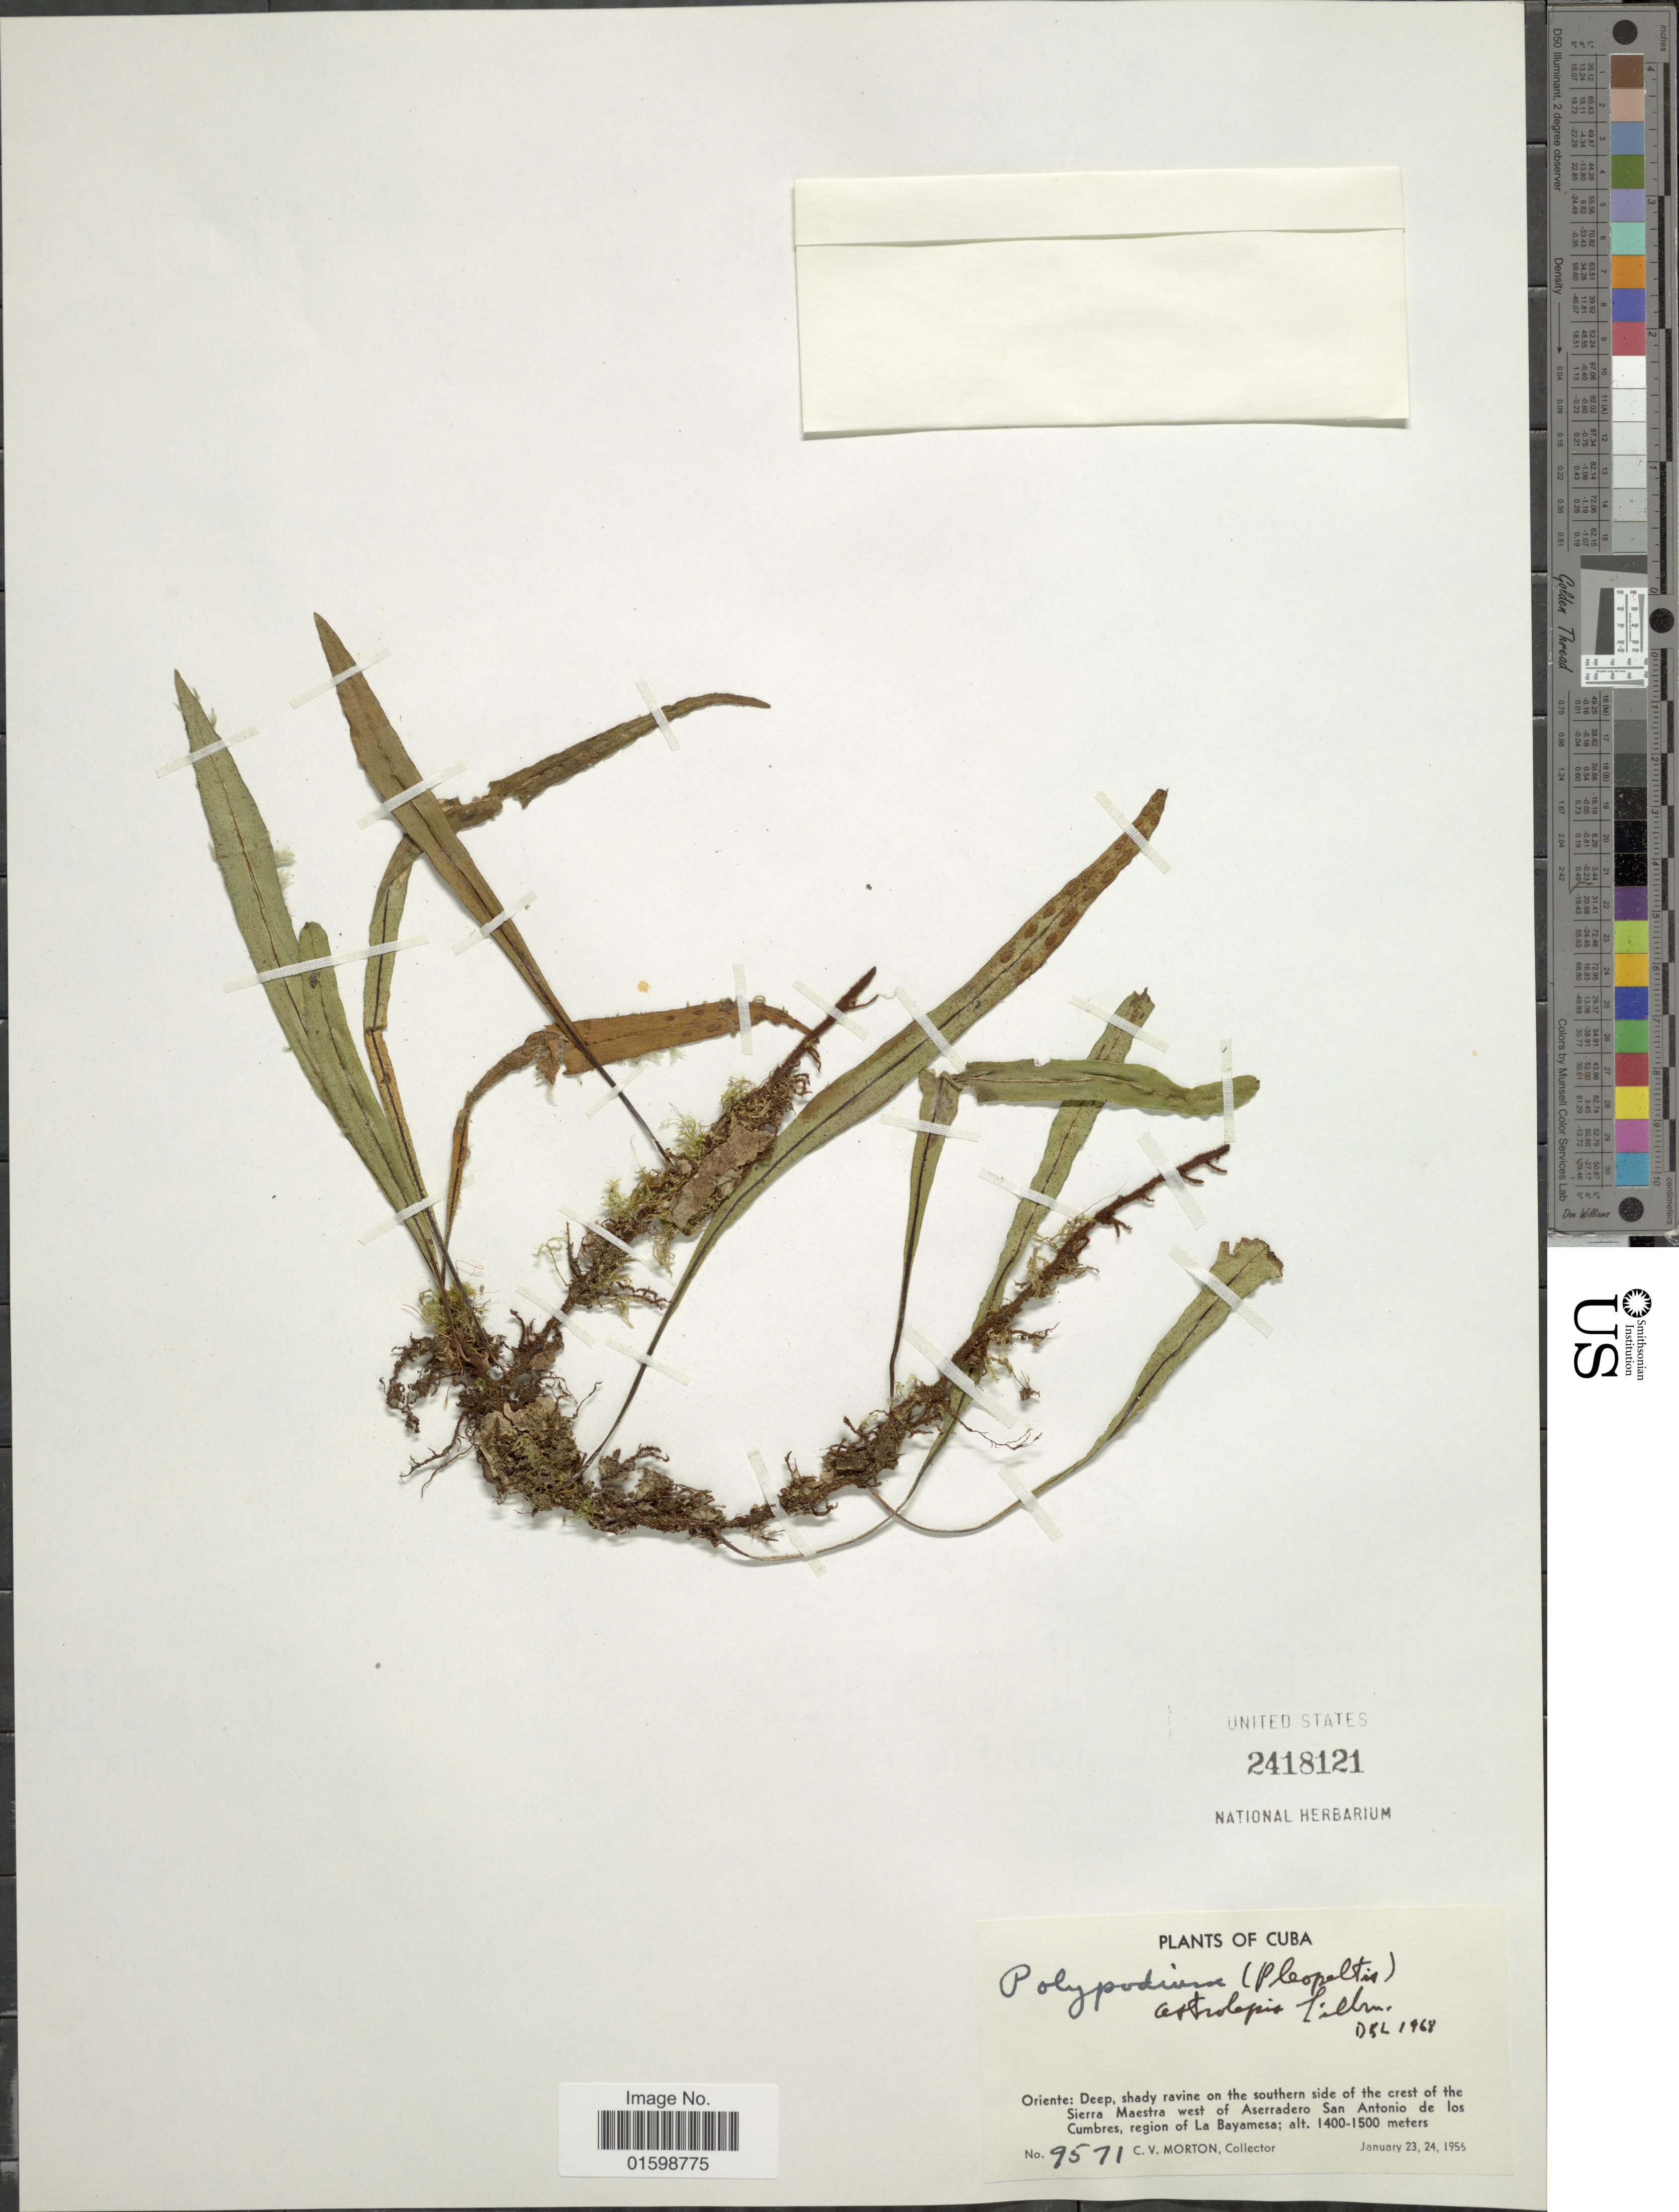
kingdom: Plantae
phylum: Tracheophyta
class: Polypodiopsida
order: Polypodiales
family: Polypodiaceae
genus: Pleopeltis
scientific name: Pleopeltis astrolepis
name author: (Liebm.) E. Fourn.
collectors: C. V. Morton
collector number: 9571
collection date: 1953-01-23/1953-01-24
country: Cuba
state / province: Oriente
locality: Deep shady ravine on the southern side of the crest of the Sierra Maestra west of Aserradero San Antonio de los Cumbres, region of La Bayamesa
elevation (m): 1400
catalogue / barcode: US 2418121